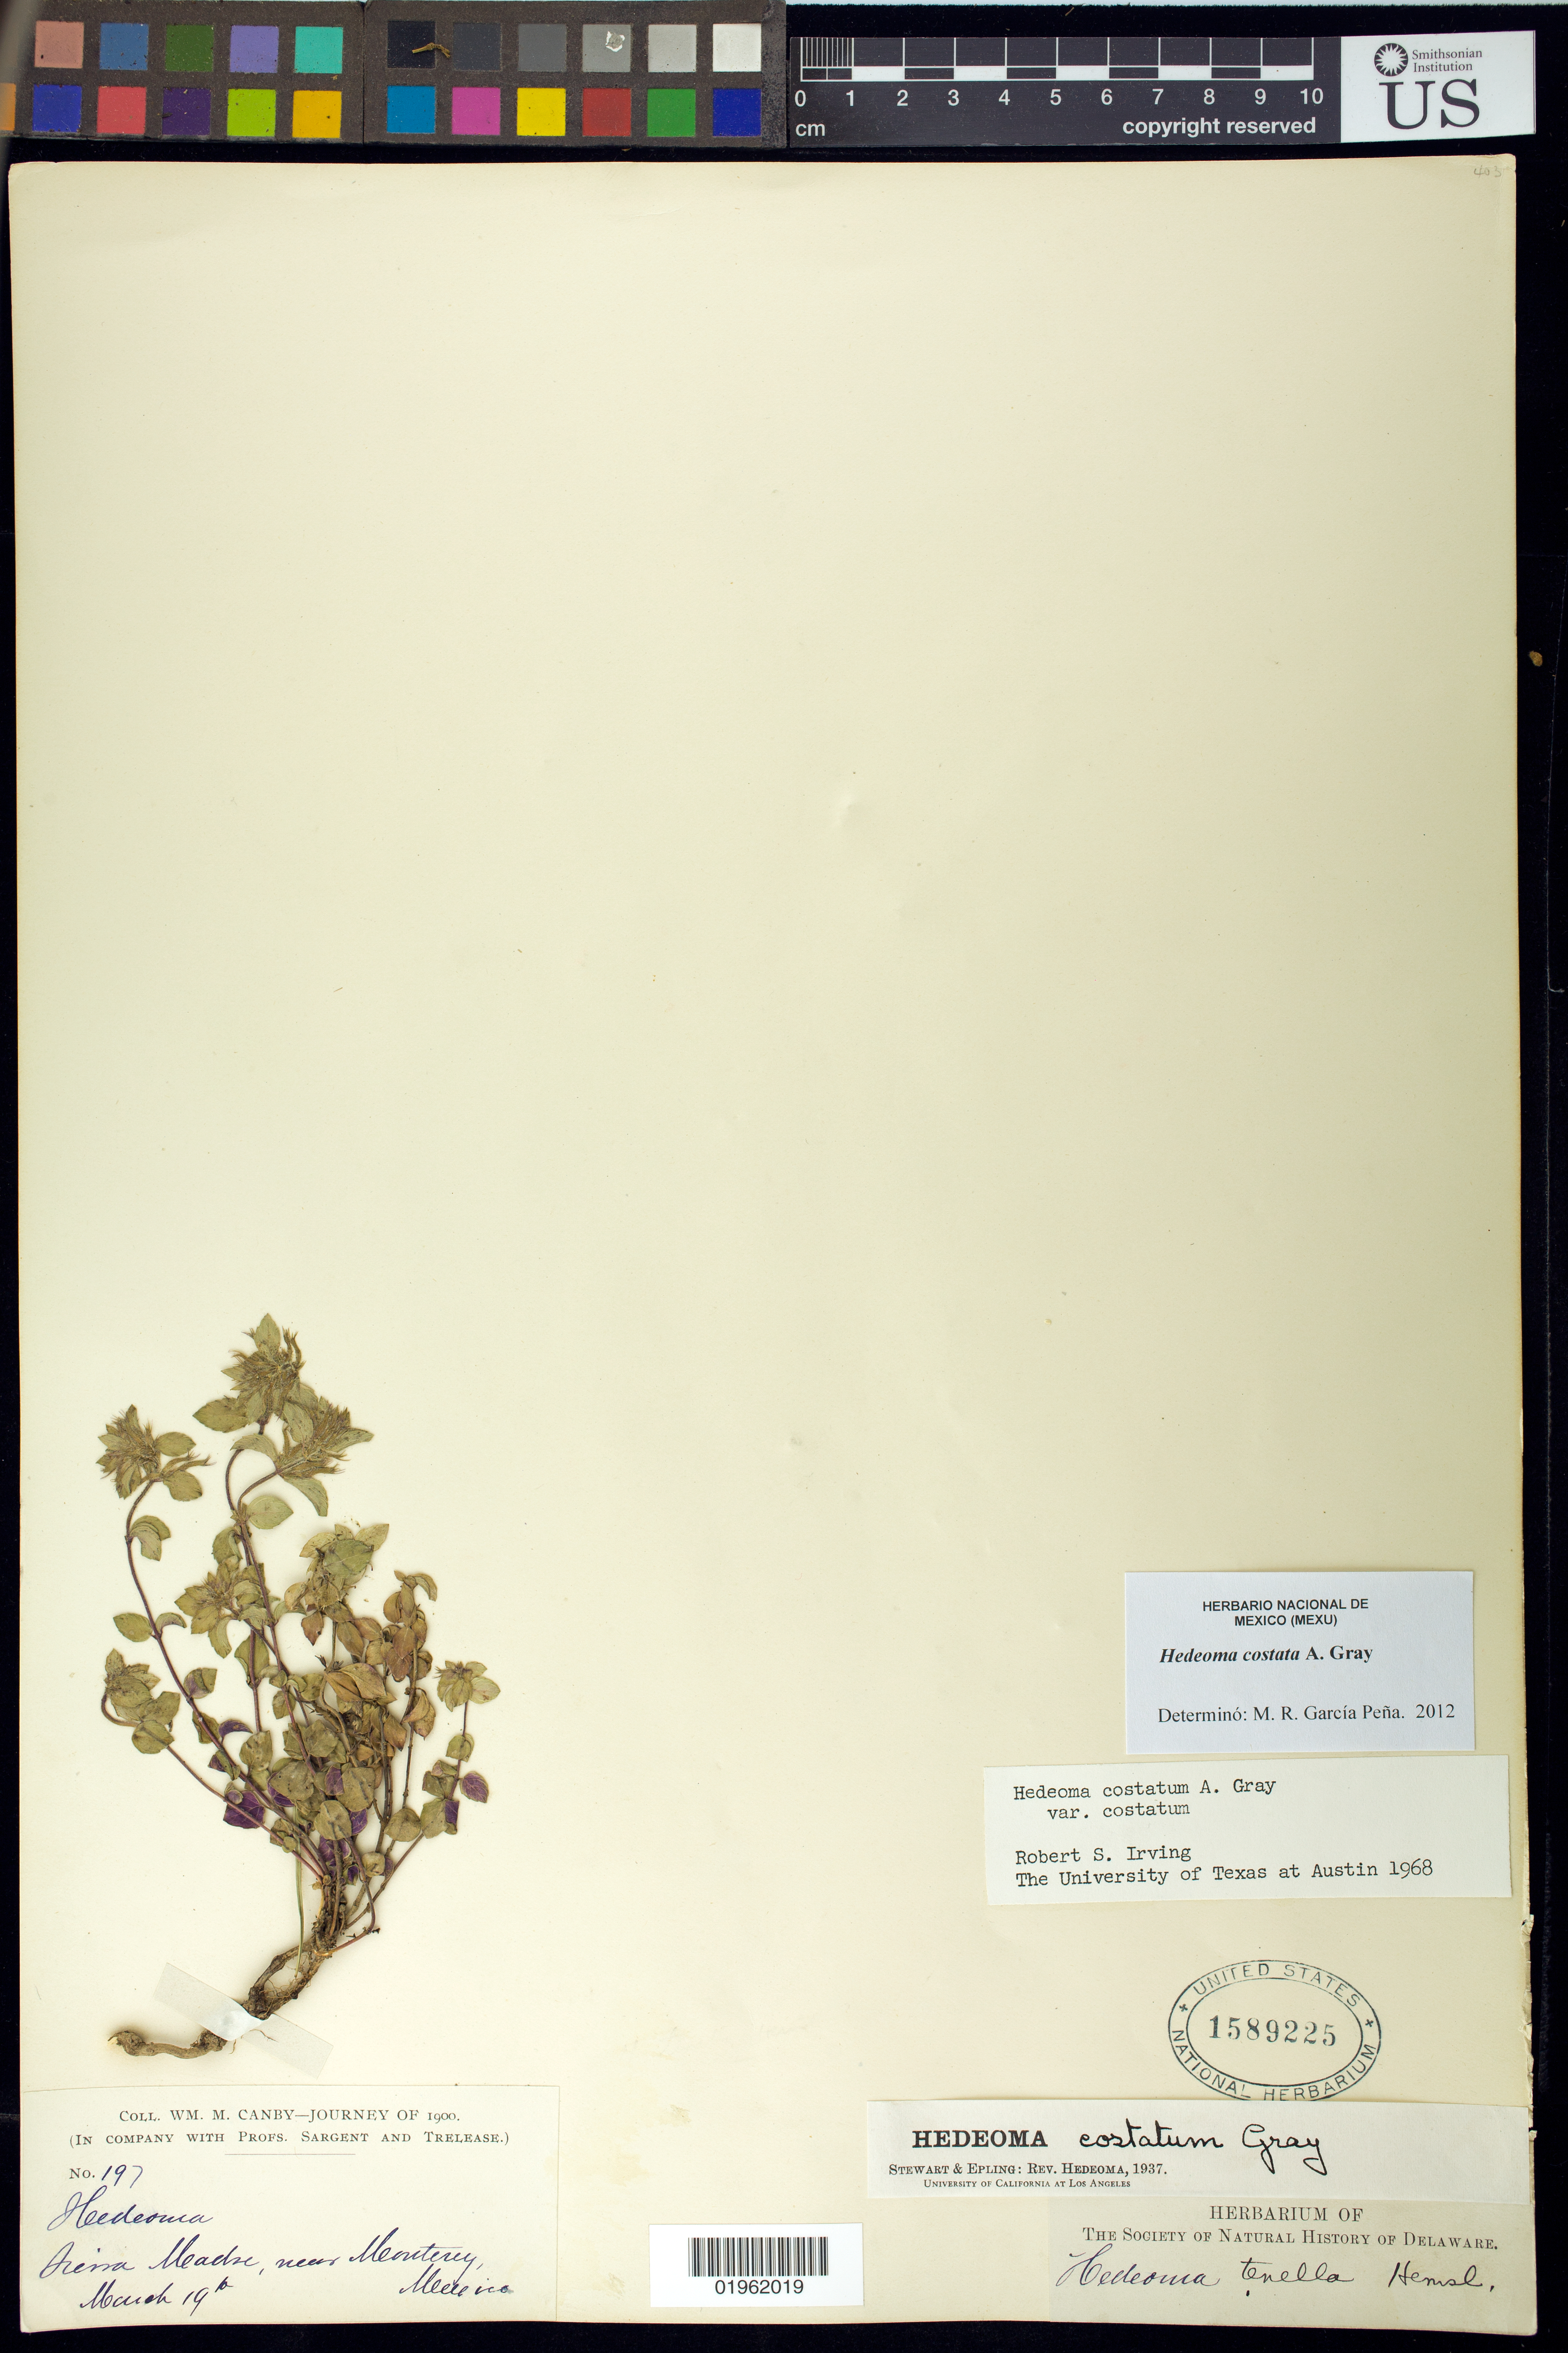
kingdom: Plantae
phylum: Tracheophyta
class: Magnoliopsida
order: Lamiales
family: Lamiaceae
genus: Hedeoma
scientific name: Hedeoma costata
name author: A. Gray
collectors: W. M. Canby, -- Sargent & -- Trelease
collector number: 197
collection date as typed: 19 Mar 1900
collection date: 1900-03-19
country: Mexico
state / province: Nuevo León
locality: Near Monterrey.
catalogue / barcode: US 1589225